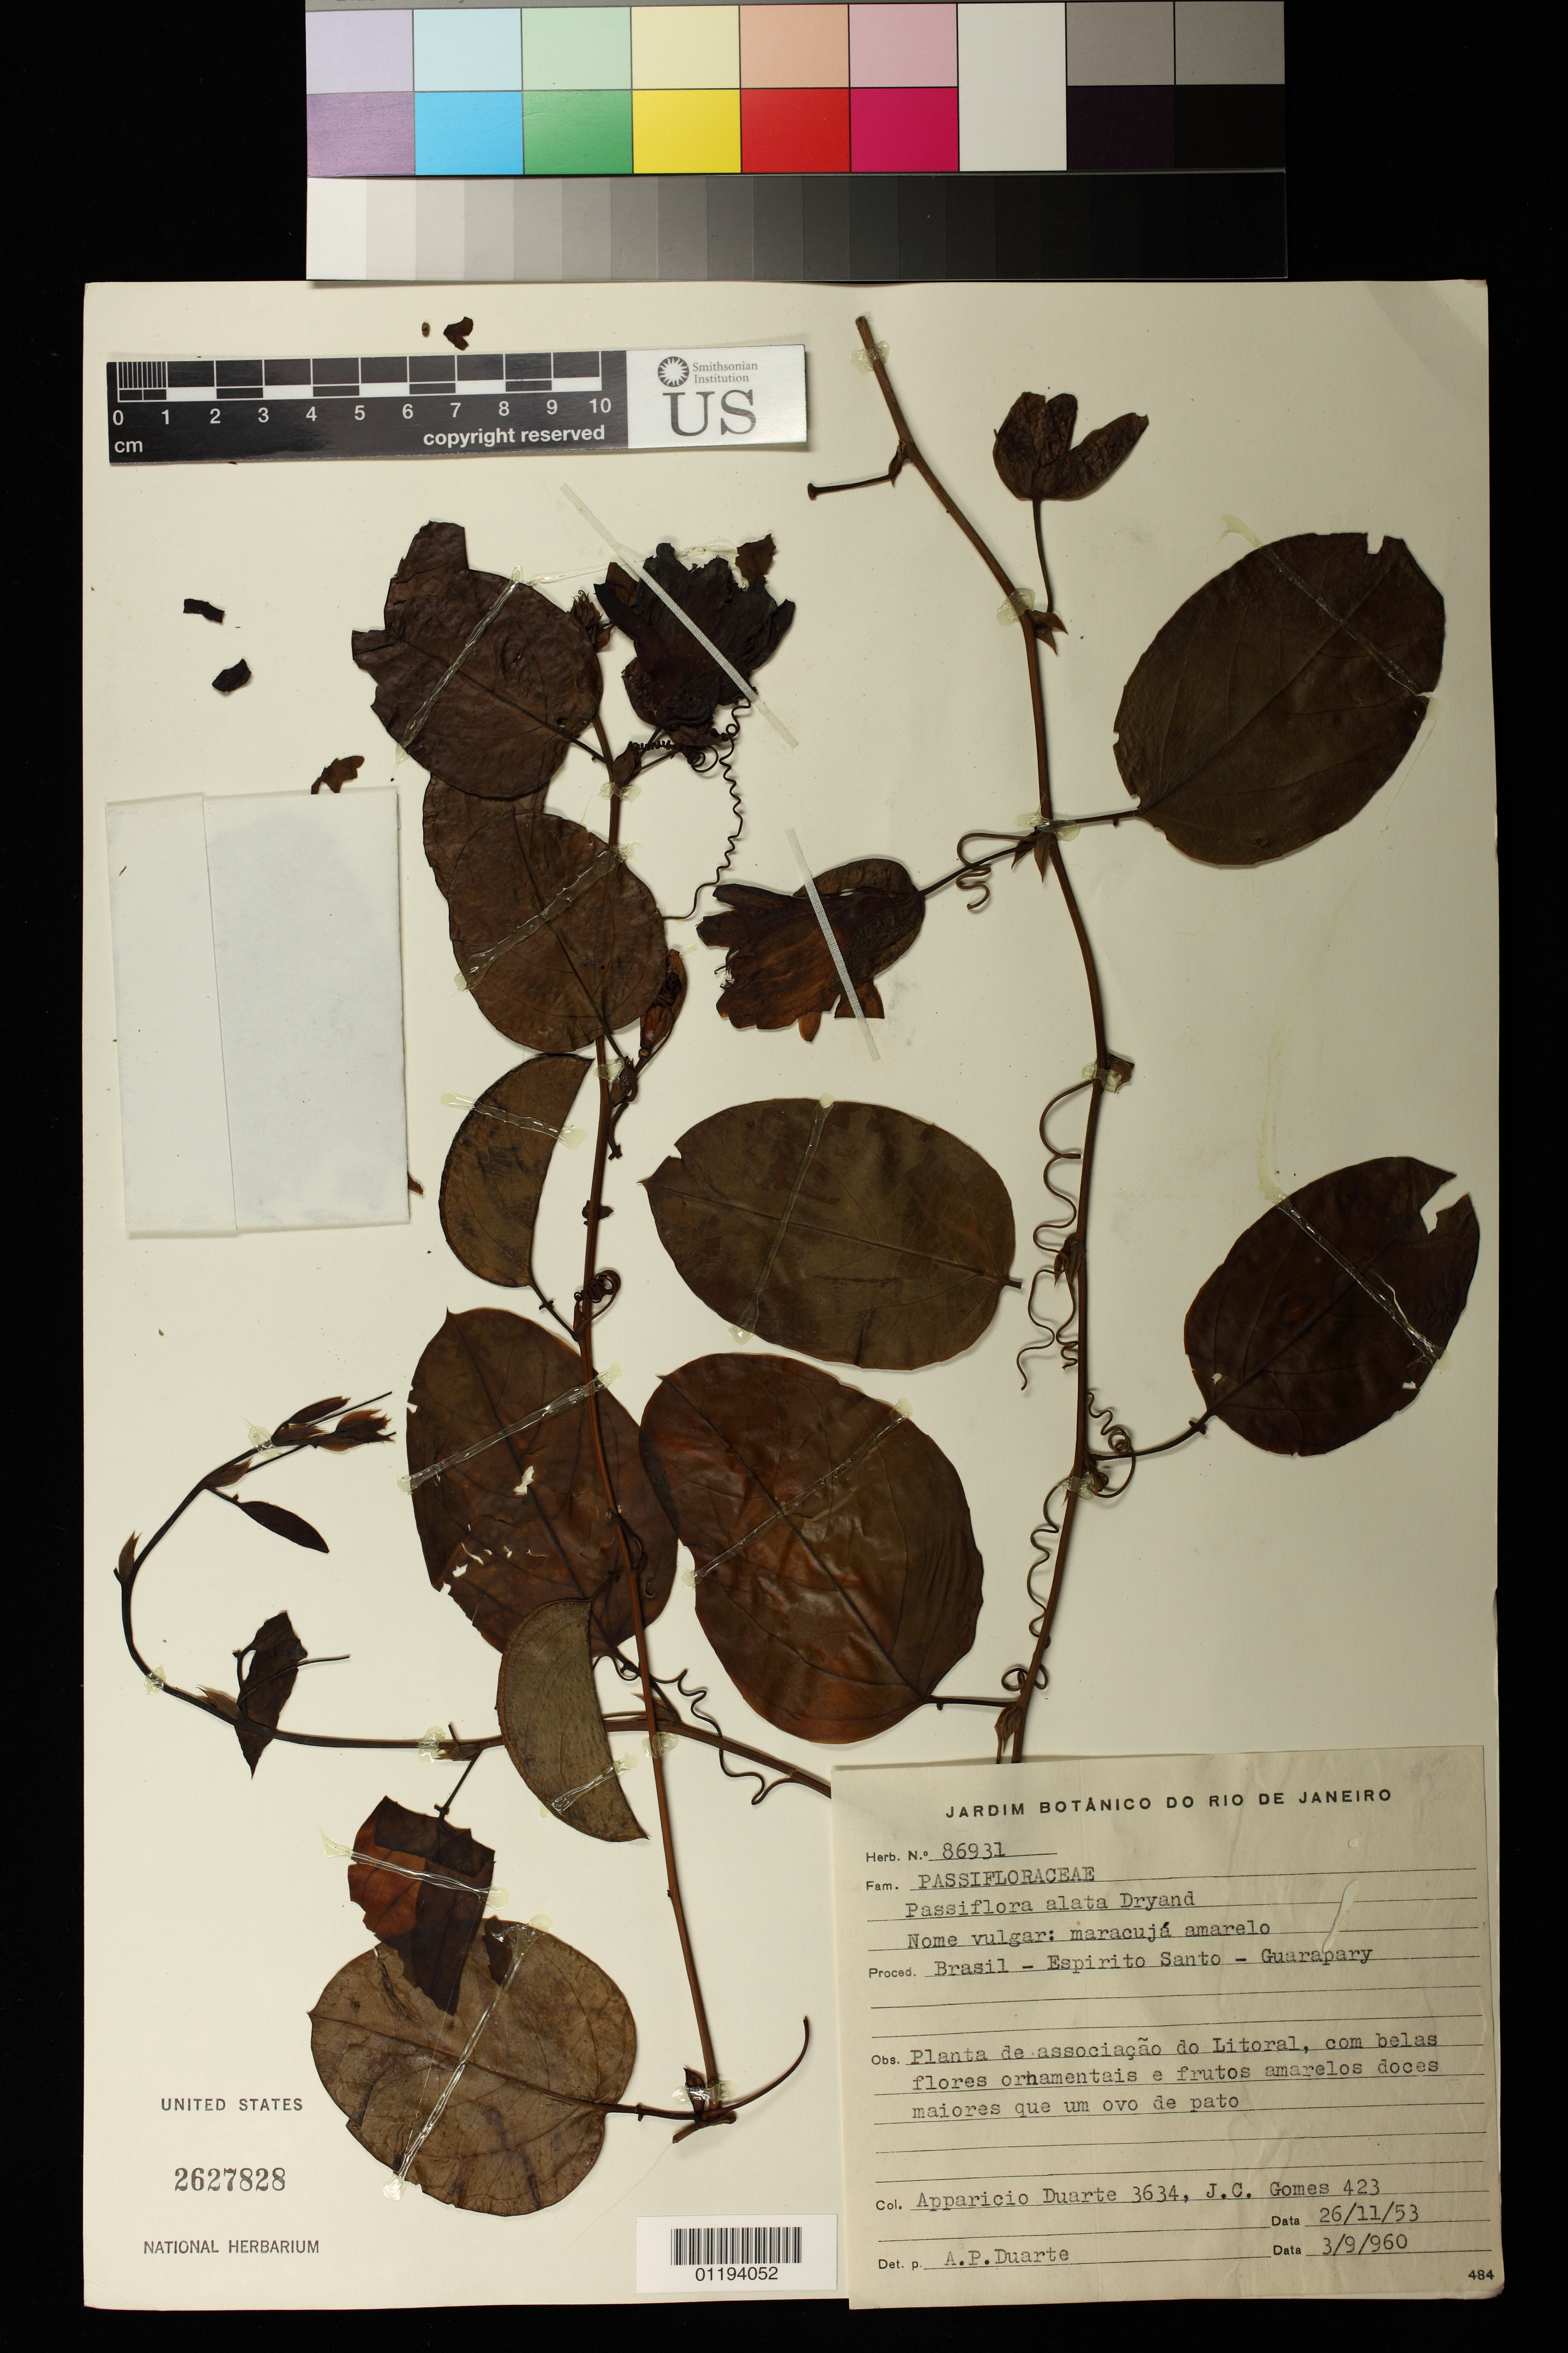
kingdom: Plantae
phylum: Tracheophyta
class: Magnoliopsida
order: Malpighiales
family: Passifloraceae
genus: Passiflora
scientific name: Passiflora alata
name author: Curtis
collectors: A. P. Duarte & J. C. Gomes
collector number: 3634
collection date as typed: Nov 26 1953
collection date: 1953-11-26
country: Brazil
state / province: Espirito Santo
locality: Brasil - Espirito Santo - Guarapary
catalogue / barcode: US 2627828